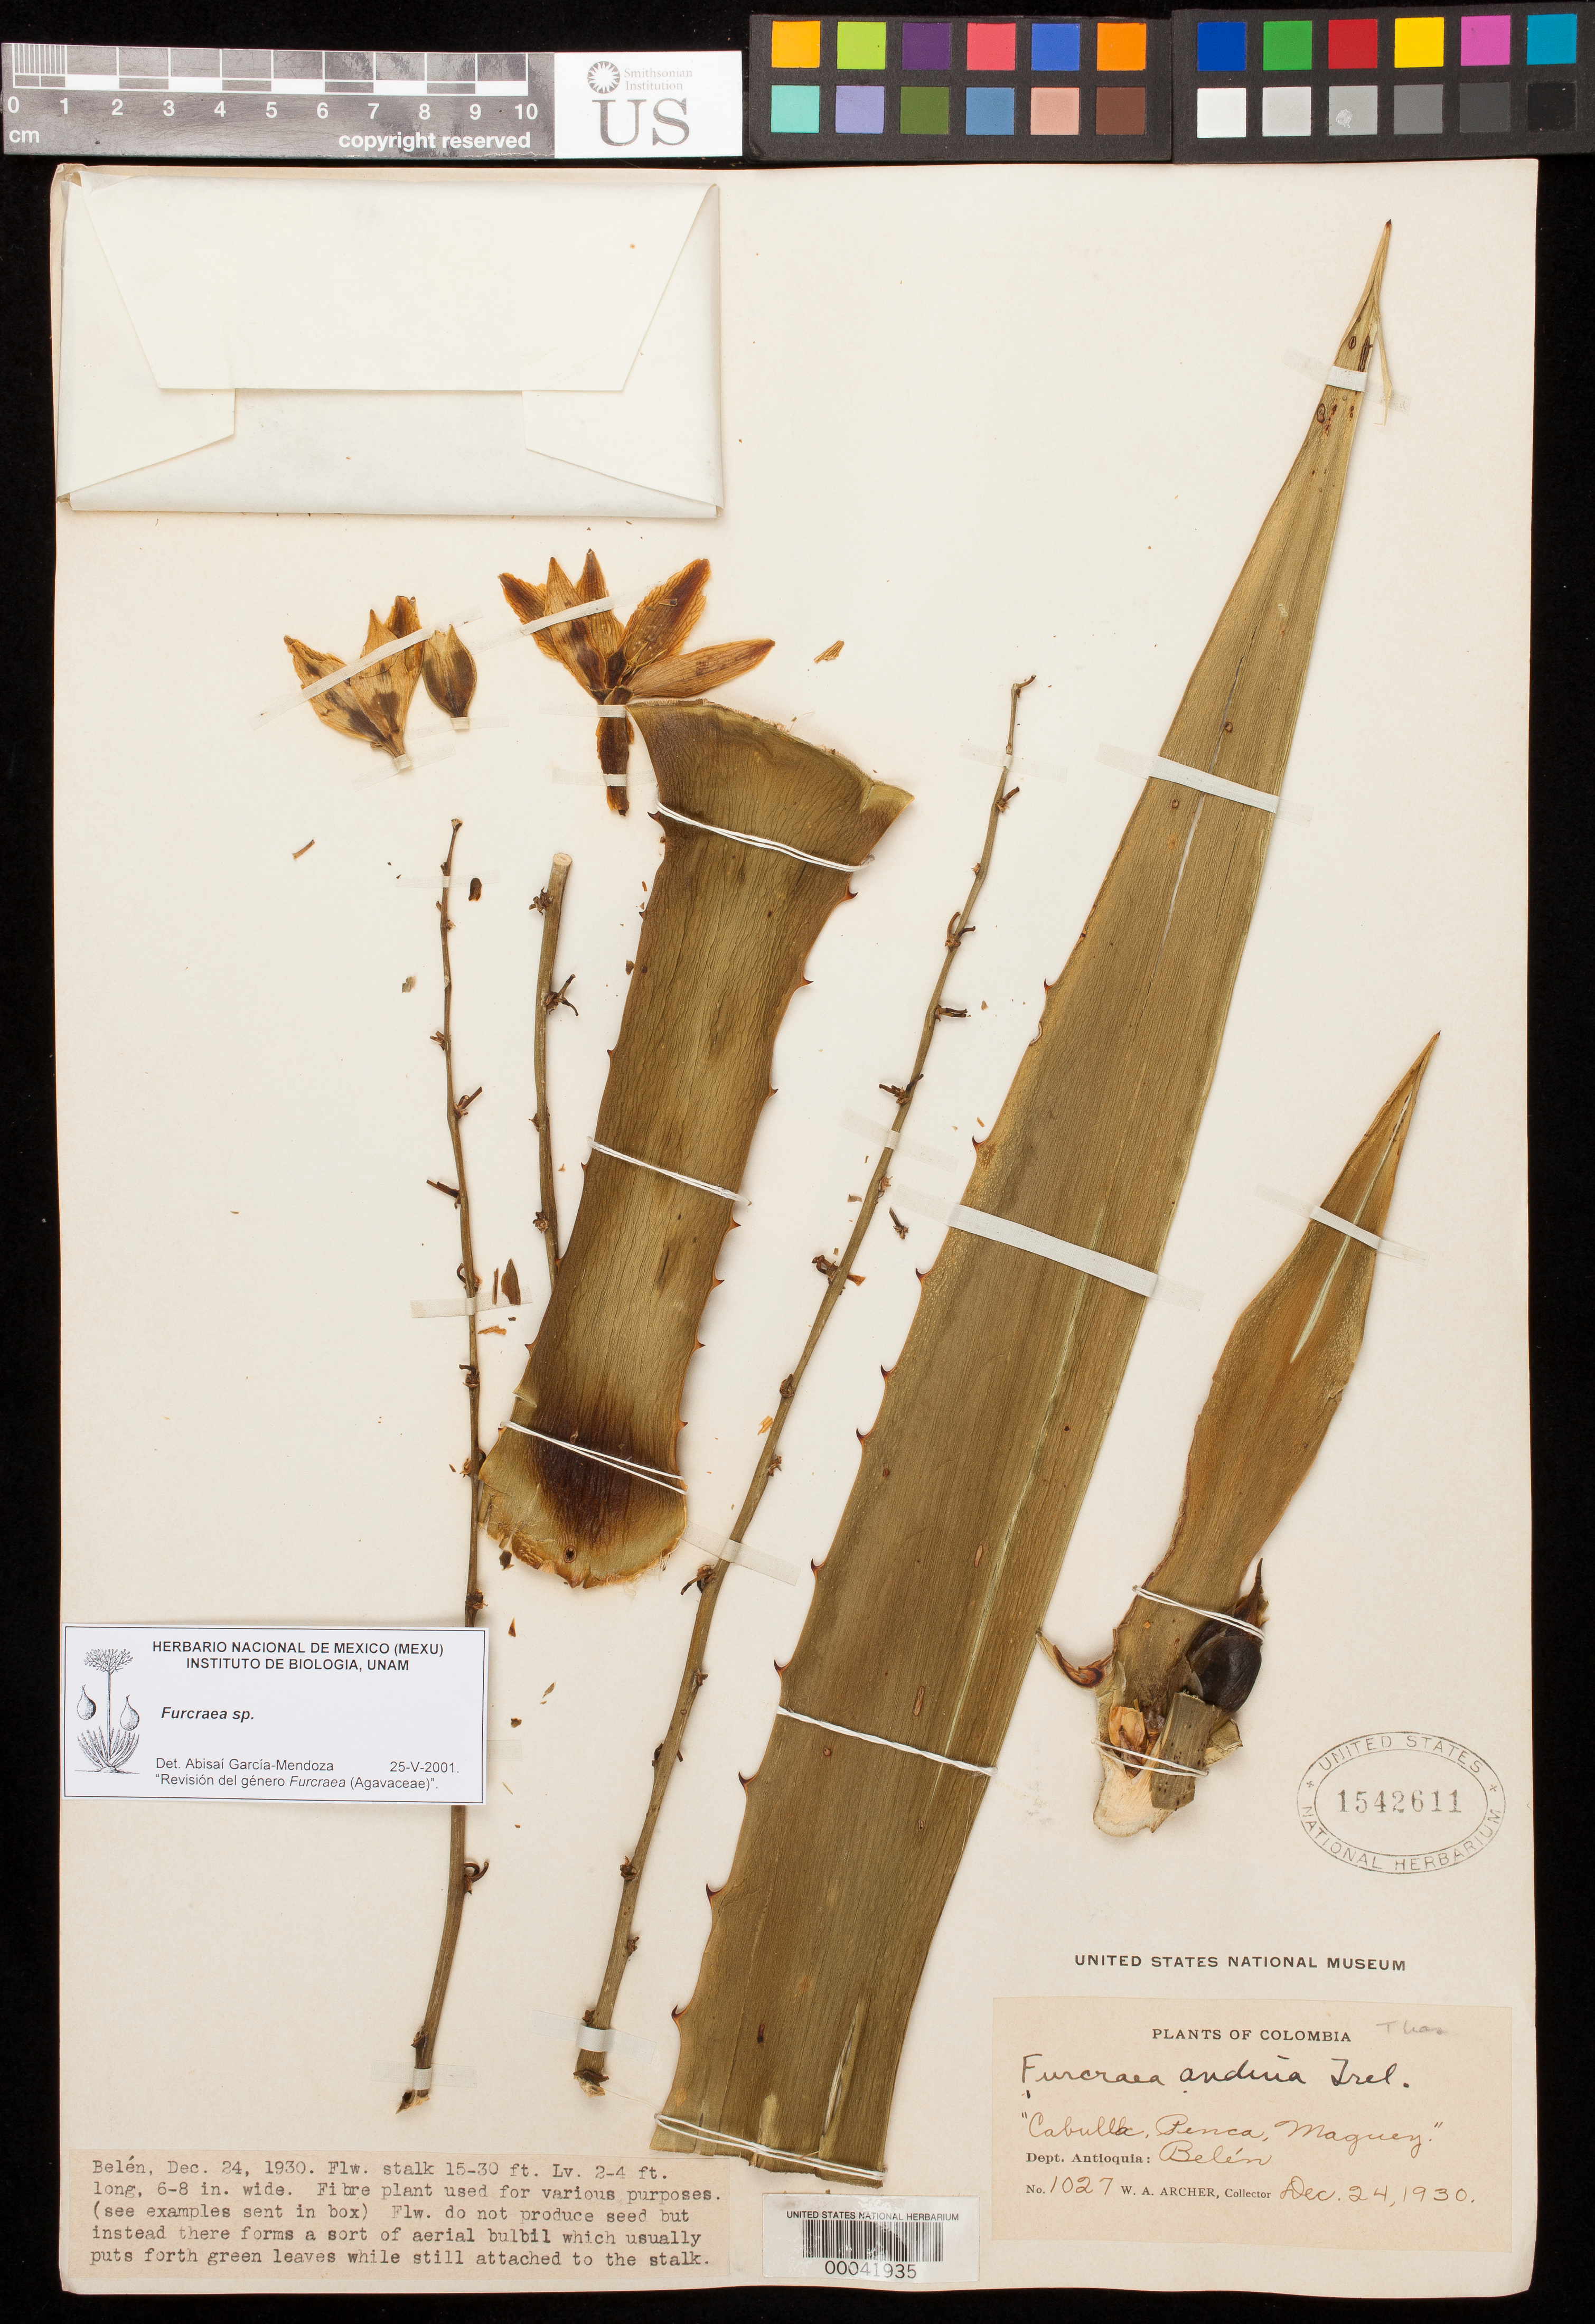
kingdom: Plantae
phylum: Tracheophyta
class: Liliopsida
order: Asparagales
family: Asparagaceae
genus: Furcraea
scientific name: Furcraea sp.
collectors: W. A. Archer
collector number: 1027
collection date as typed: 24 Dec 1930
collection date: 1930-12-24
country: Colombia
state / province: Antioquia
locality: Belem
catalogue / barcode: US 1542611